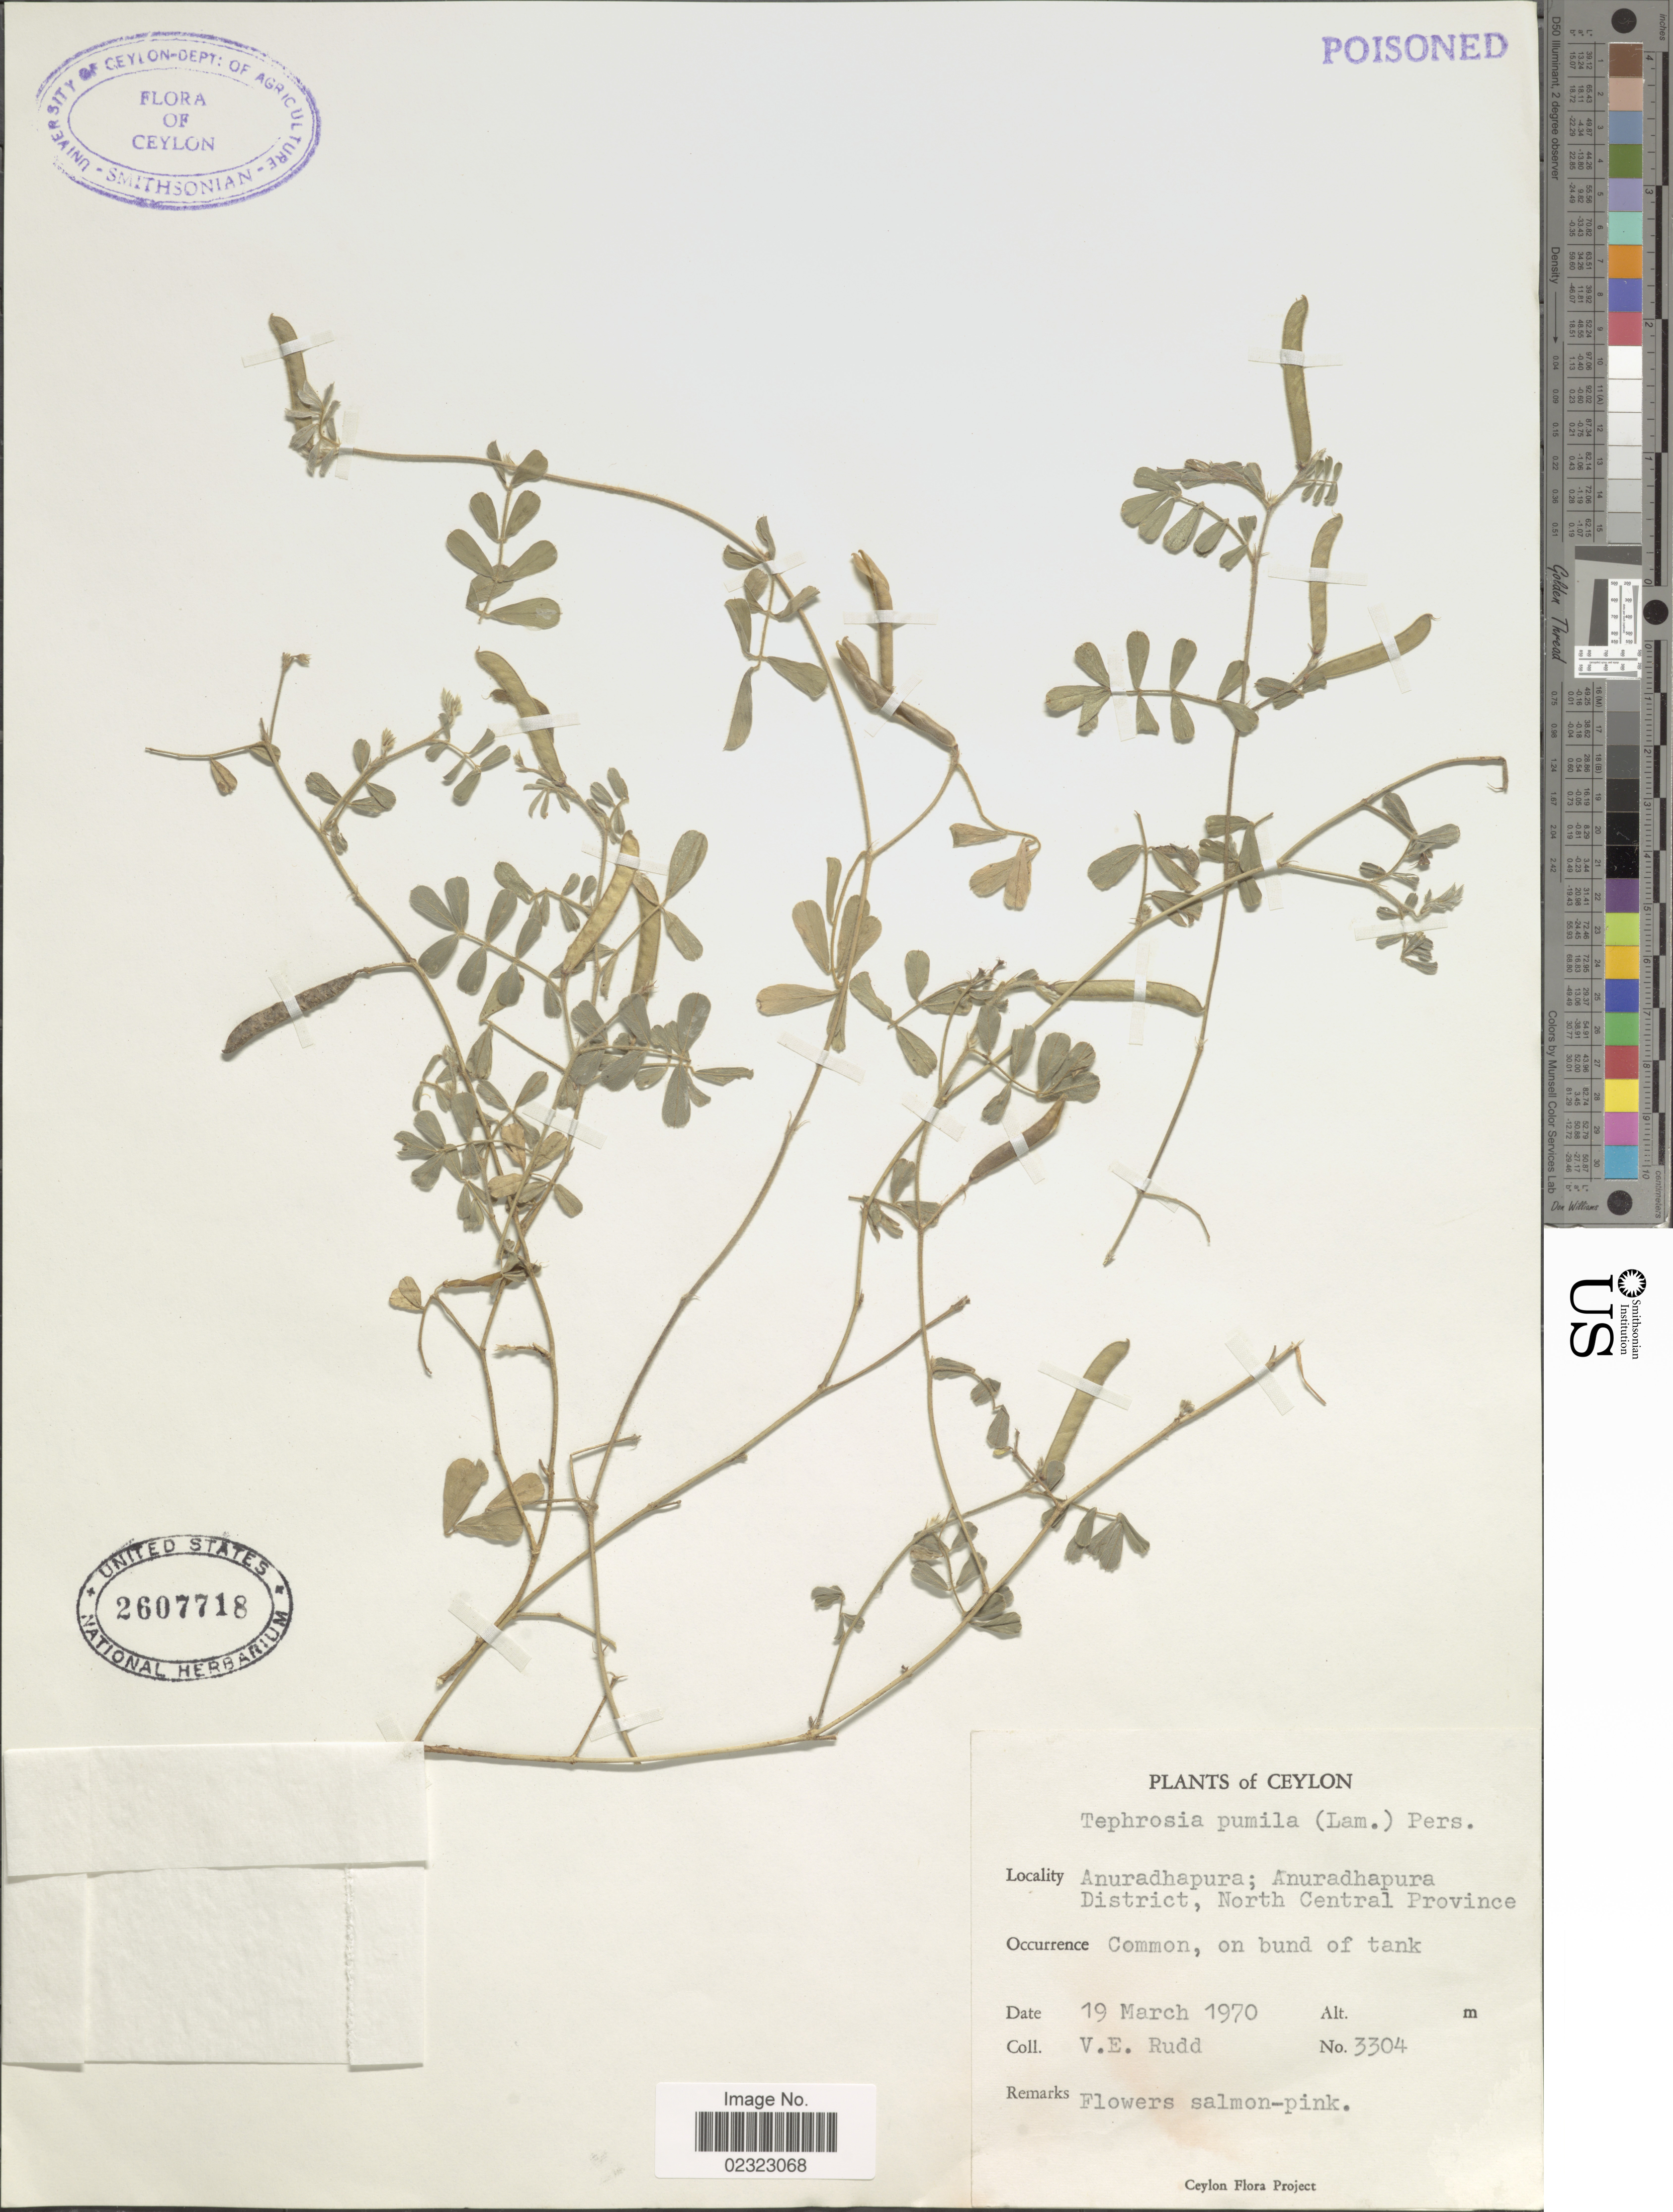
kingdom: Plantae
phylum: Tracheophyta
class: Magnoliopsida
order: Fabales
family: Fabaceae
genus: Tephrosia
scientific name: Tephrosia pumila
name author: (Lam.) Pers.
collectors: V. E. Rudd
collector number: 3304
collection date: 1970-03-19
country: Sri Lanka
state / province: North Central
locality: Anuradhapura; Anuradhapura District. Ceylon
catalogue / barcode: US 2607718